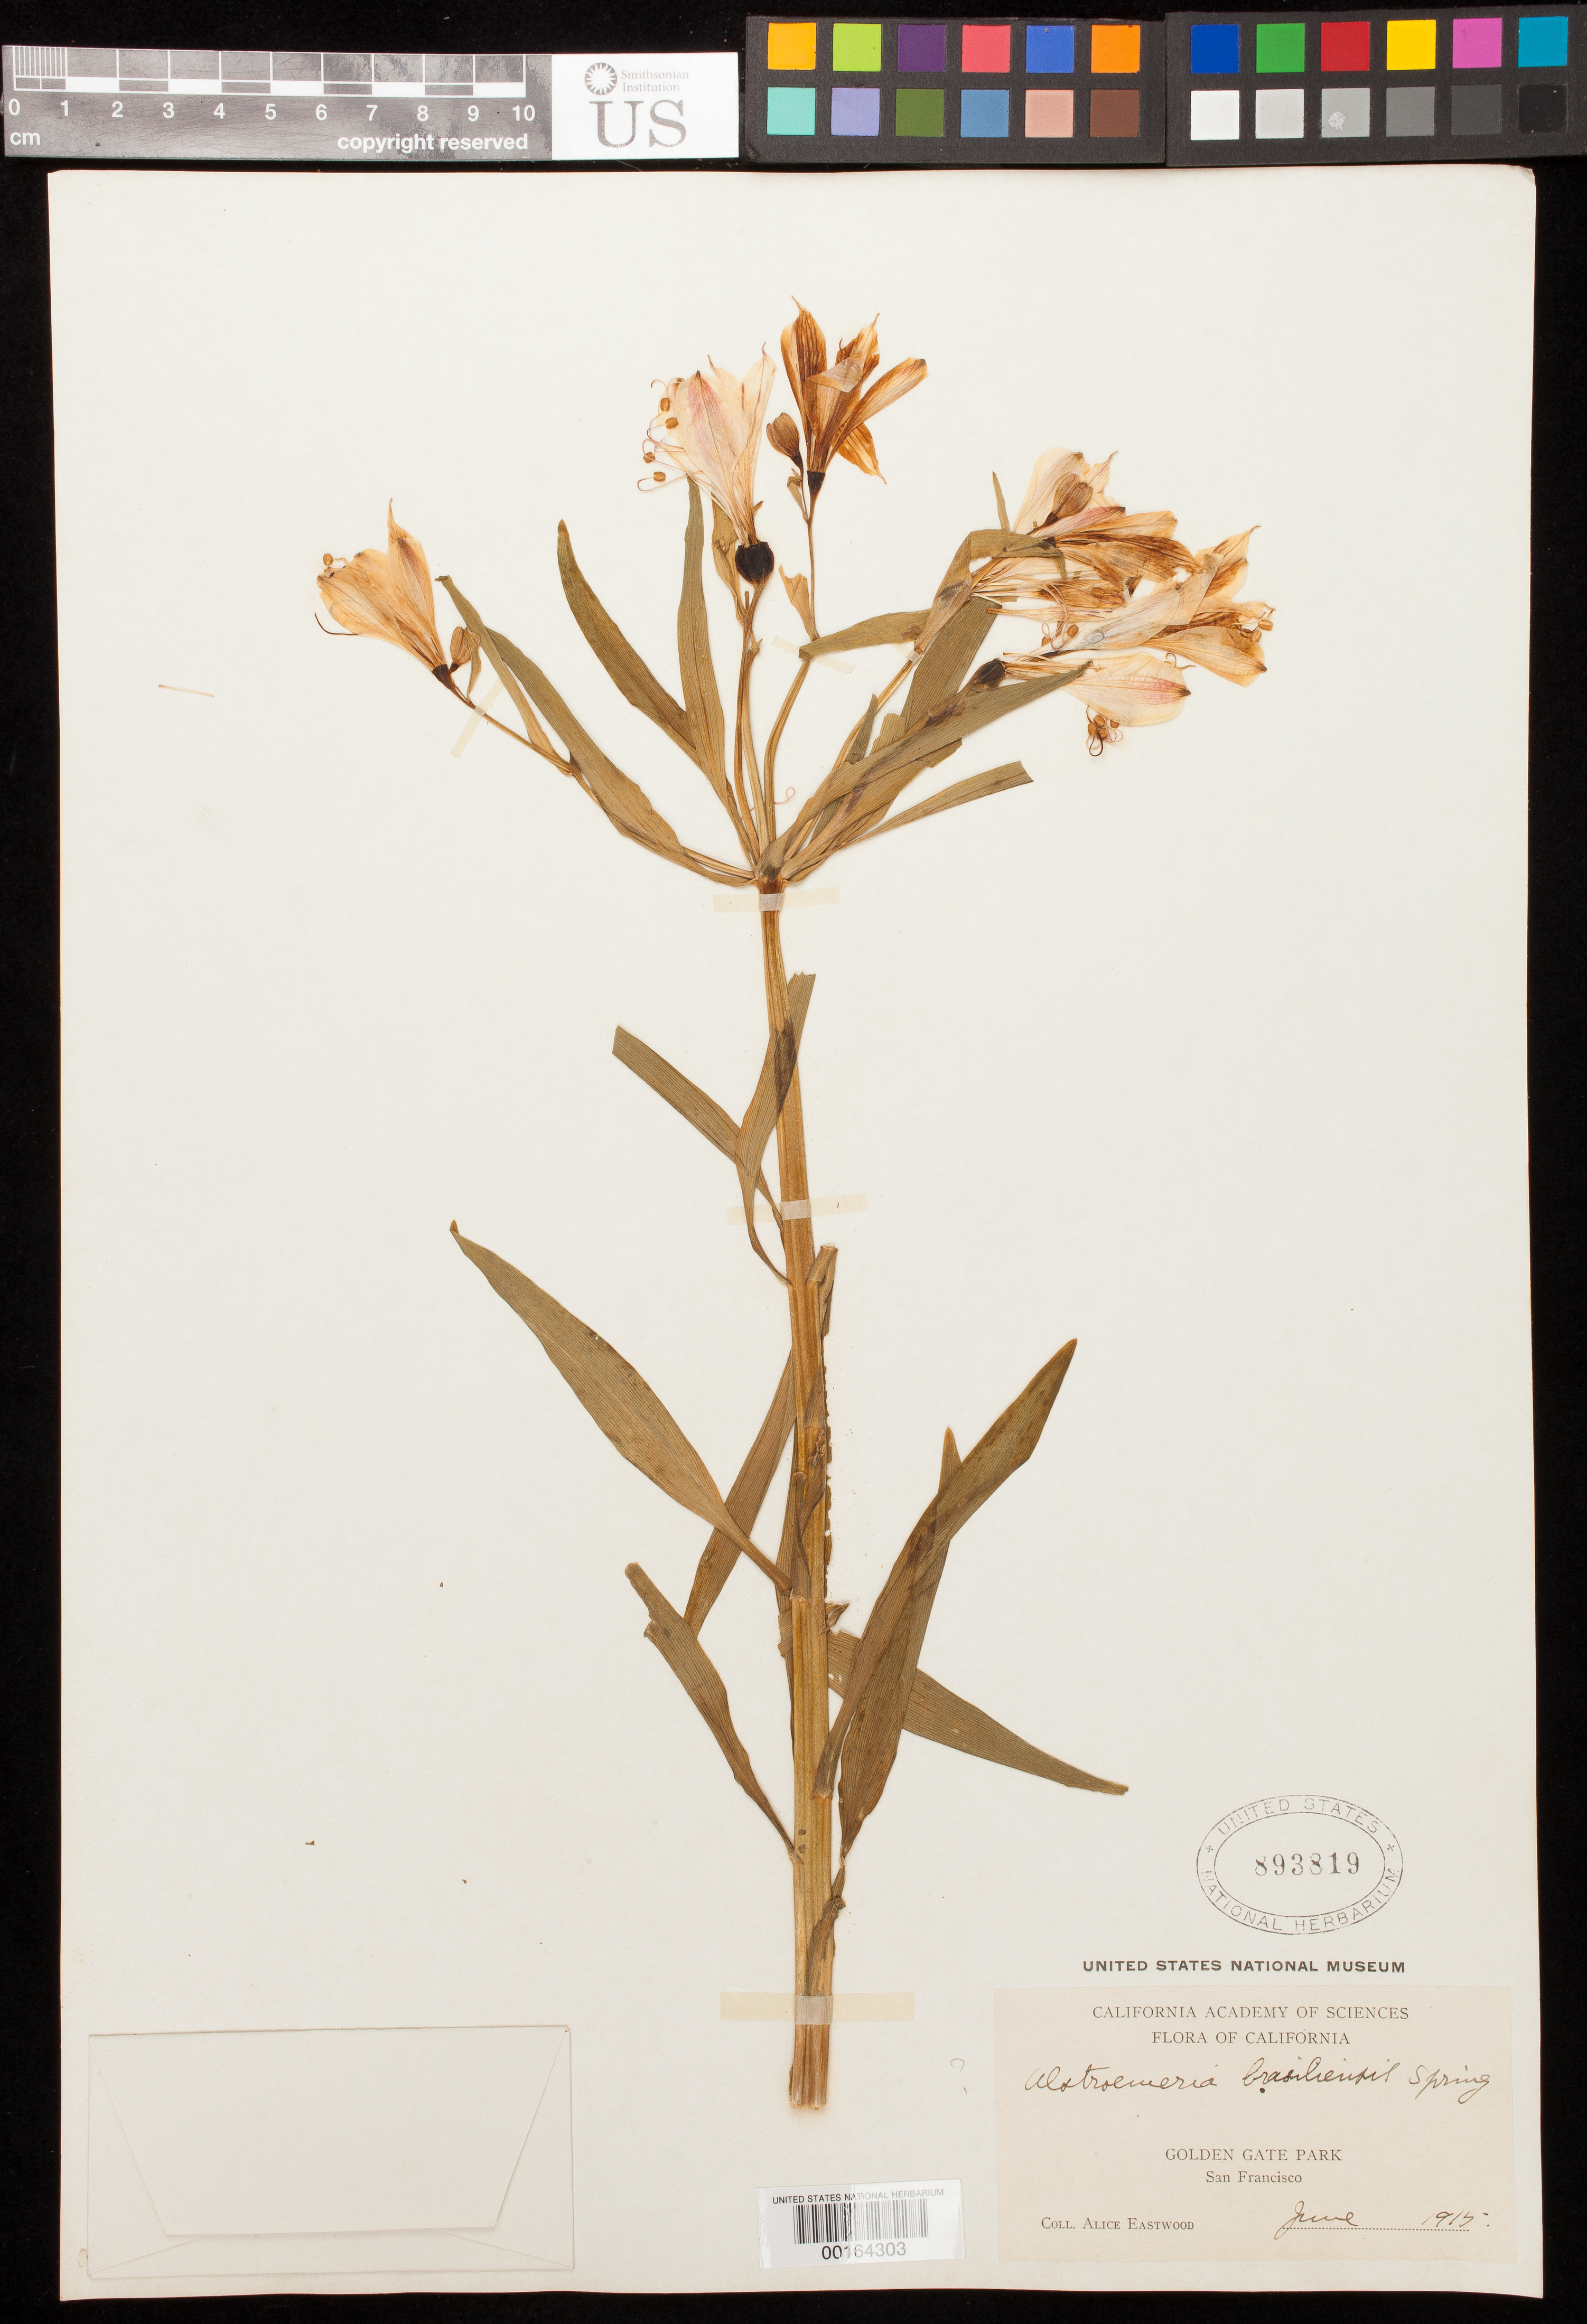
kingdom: Plantae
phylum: Tracheophyta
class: Liliopsida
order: Liliales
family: Alstroemeriaceae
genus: Alstroemeria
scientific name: Alstroemeria brasiliensis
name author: Spreng.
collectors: A. Eastwood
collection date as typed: Jun 1915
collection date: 1915-06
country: Germany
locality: Gorgenthal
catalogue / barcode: US 893819